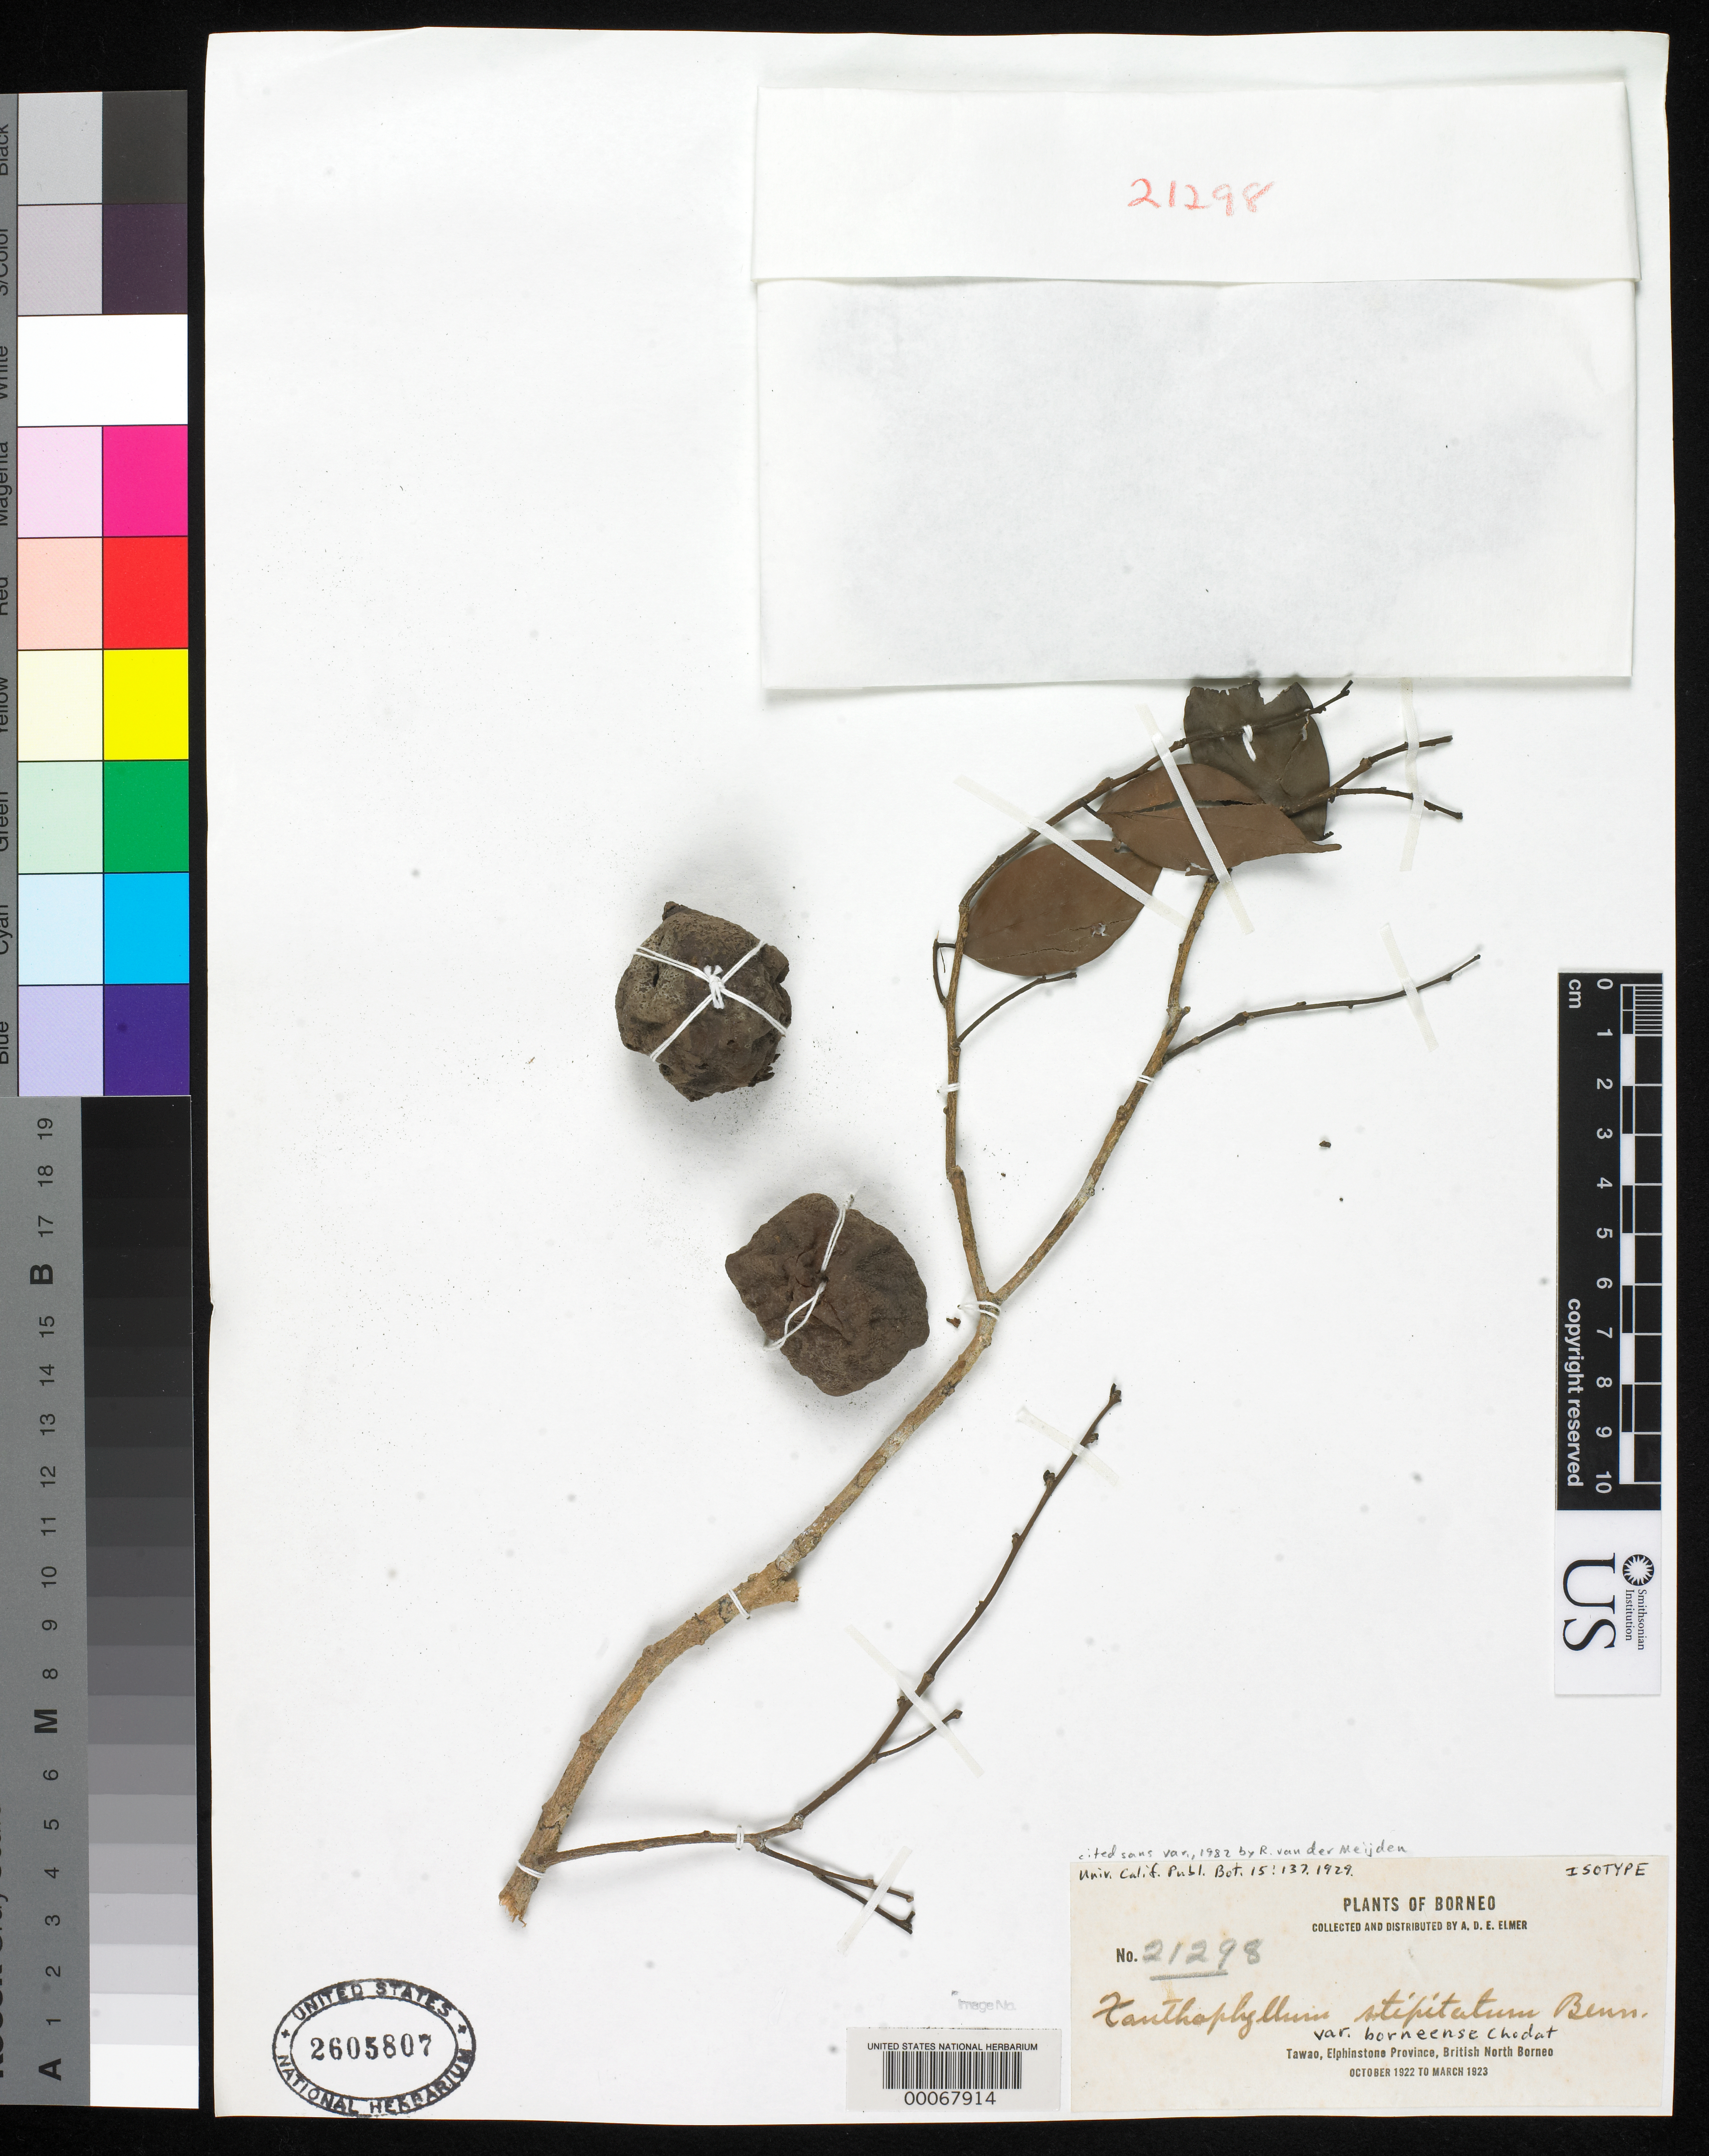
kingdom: Plantae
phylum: Tracheophyta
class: Magnoliopsida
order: Fabales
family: Polygalaceae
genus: Xanthophyllum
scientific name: Xanthophyllum stipitatum var. borneense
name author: Chodat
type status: Isolectotype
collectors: A. D. E. Elmer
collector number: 21298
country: Malaysia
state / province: Sabah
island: Borneo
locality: Tawao, Elphinstone Province.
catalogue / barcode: US 2605807